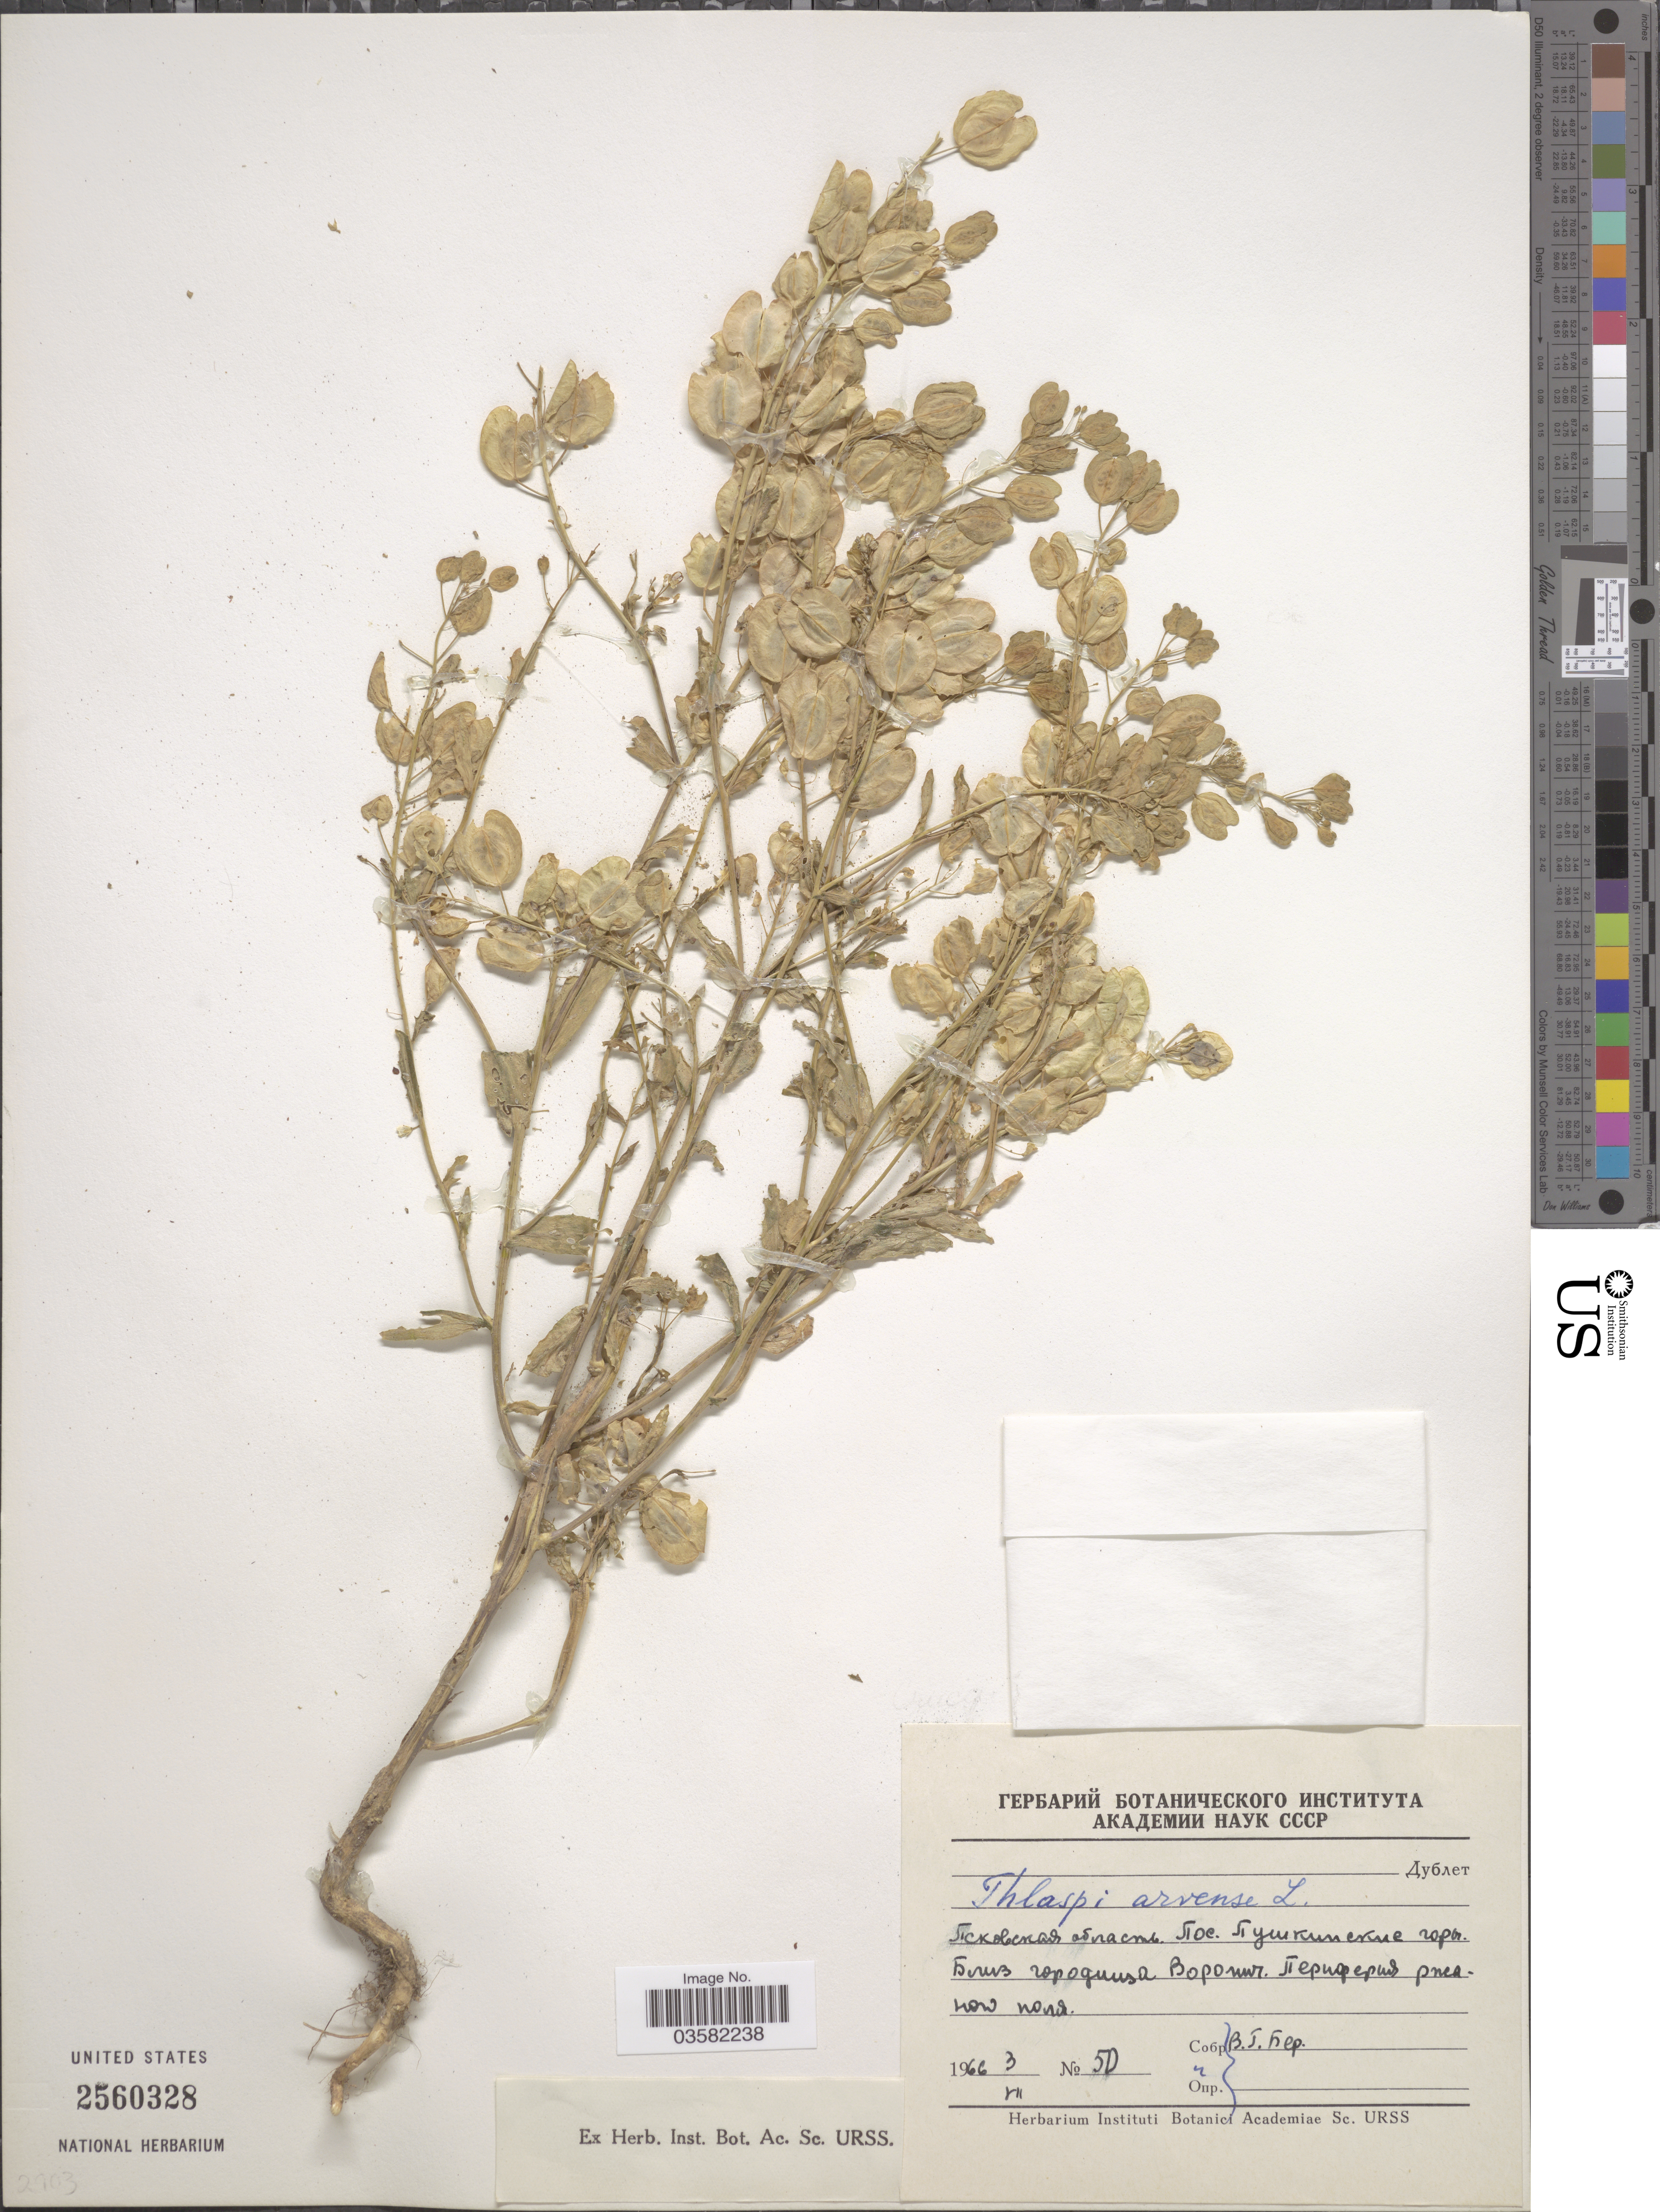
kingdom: Plantae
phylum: Tracheophyta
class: Magnoliopsida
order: Brassicales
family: Brassicaceae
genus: Thlaspi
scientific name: Thlaspi arvense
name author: L.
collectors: V. Ber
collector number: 50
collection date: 1966-07-03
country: Russian Federation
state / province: Pskov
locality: Village Pushkinskie Gory.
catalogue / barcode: US 2560328